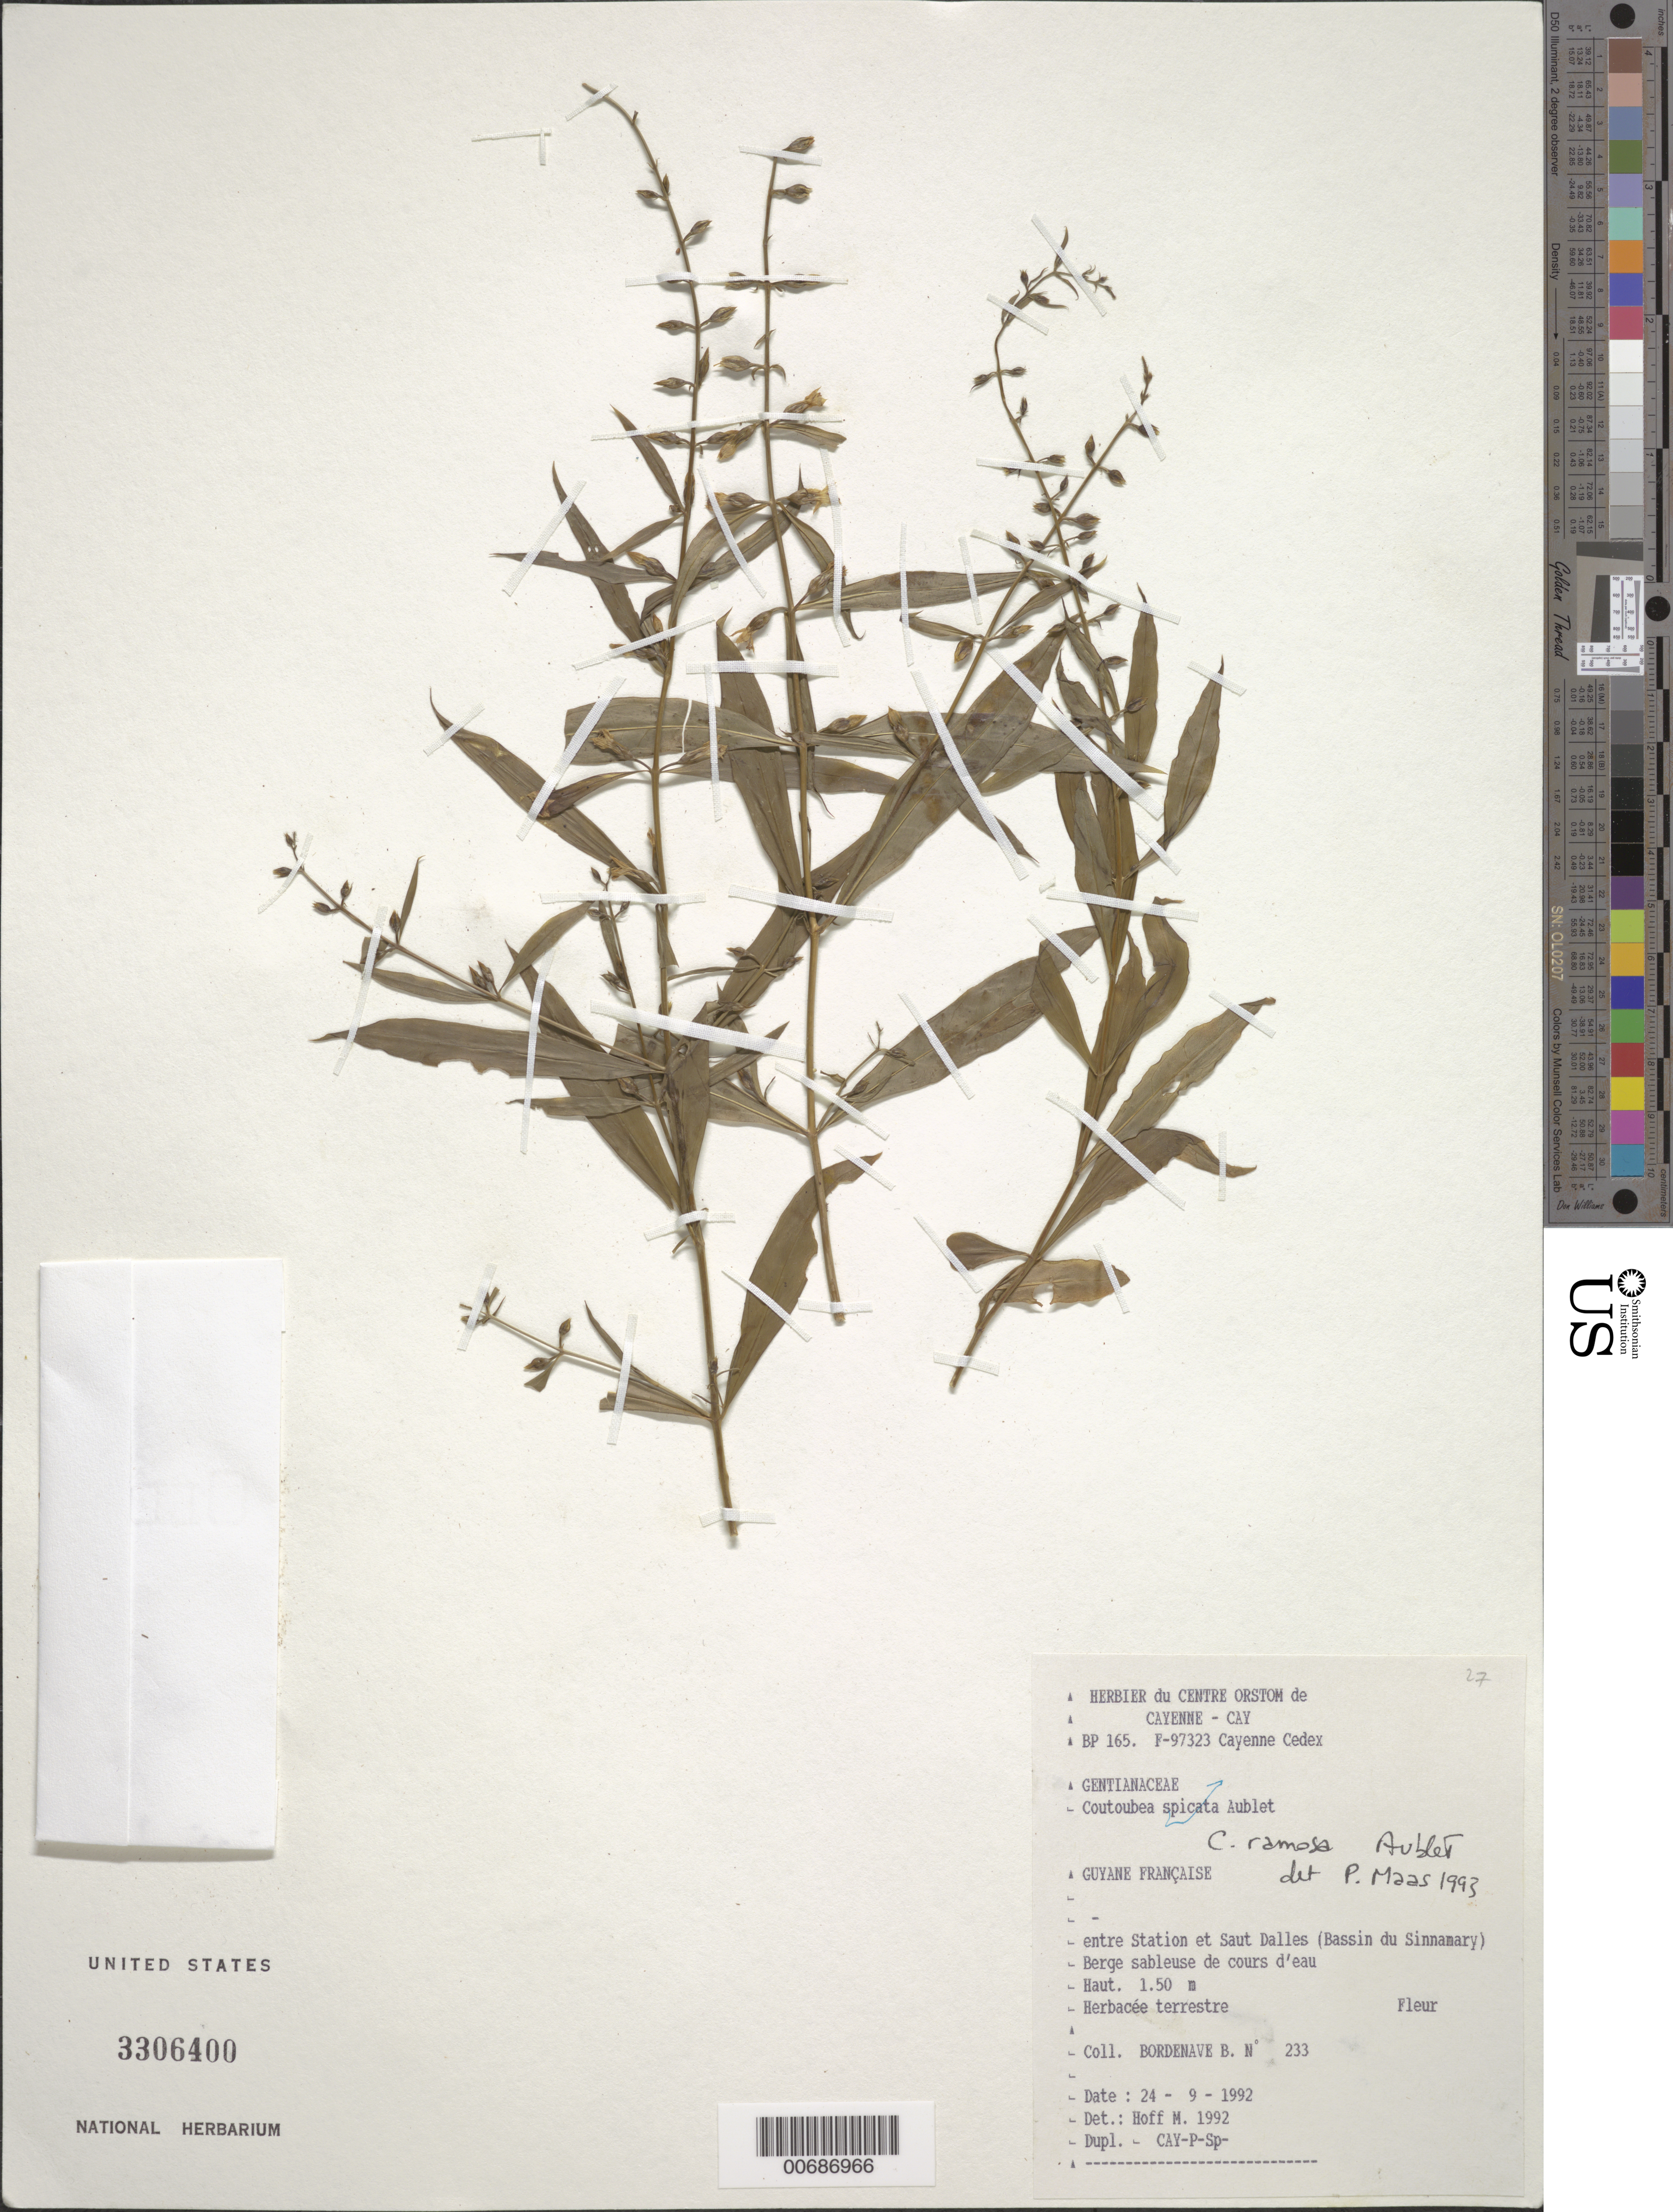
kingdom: Plantae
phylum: Tracheophyta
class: Magnoliopsida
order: Gentianales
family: Gentianaceae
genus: Coutoubea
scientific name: Coutoubea ramosa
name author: Aubl.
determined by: Maas, Paul J. M.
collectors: B. Bordenave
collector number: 233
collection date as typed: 24-Sep-92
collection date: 1992-09-24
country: French Guiana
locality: Station-Saut Dalles, Bassin du Sinnamary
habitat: Sandy bank of river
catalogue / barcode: US 3306400